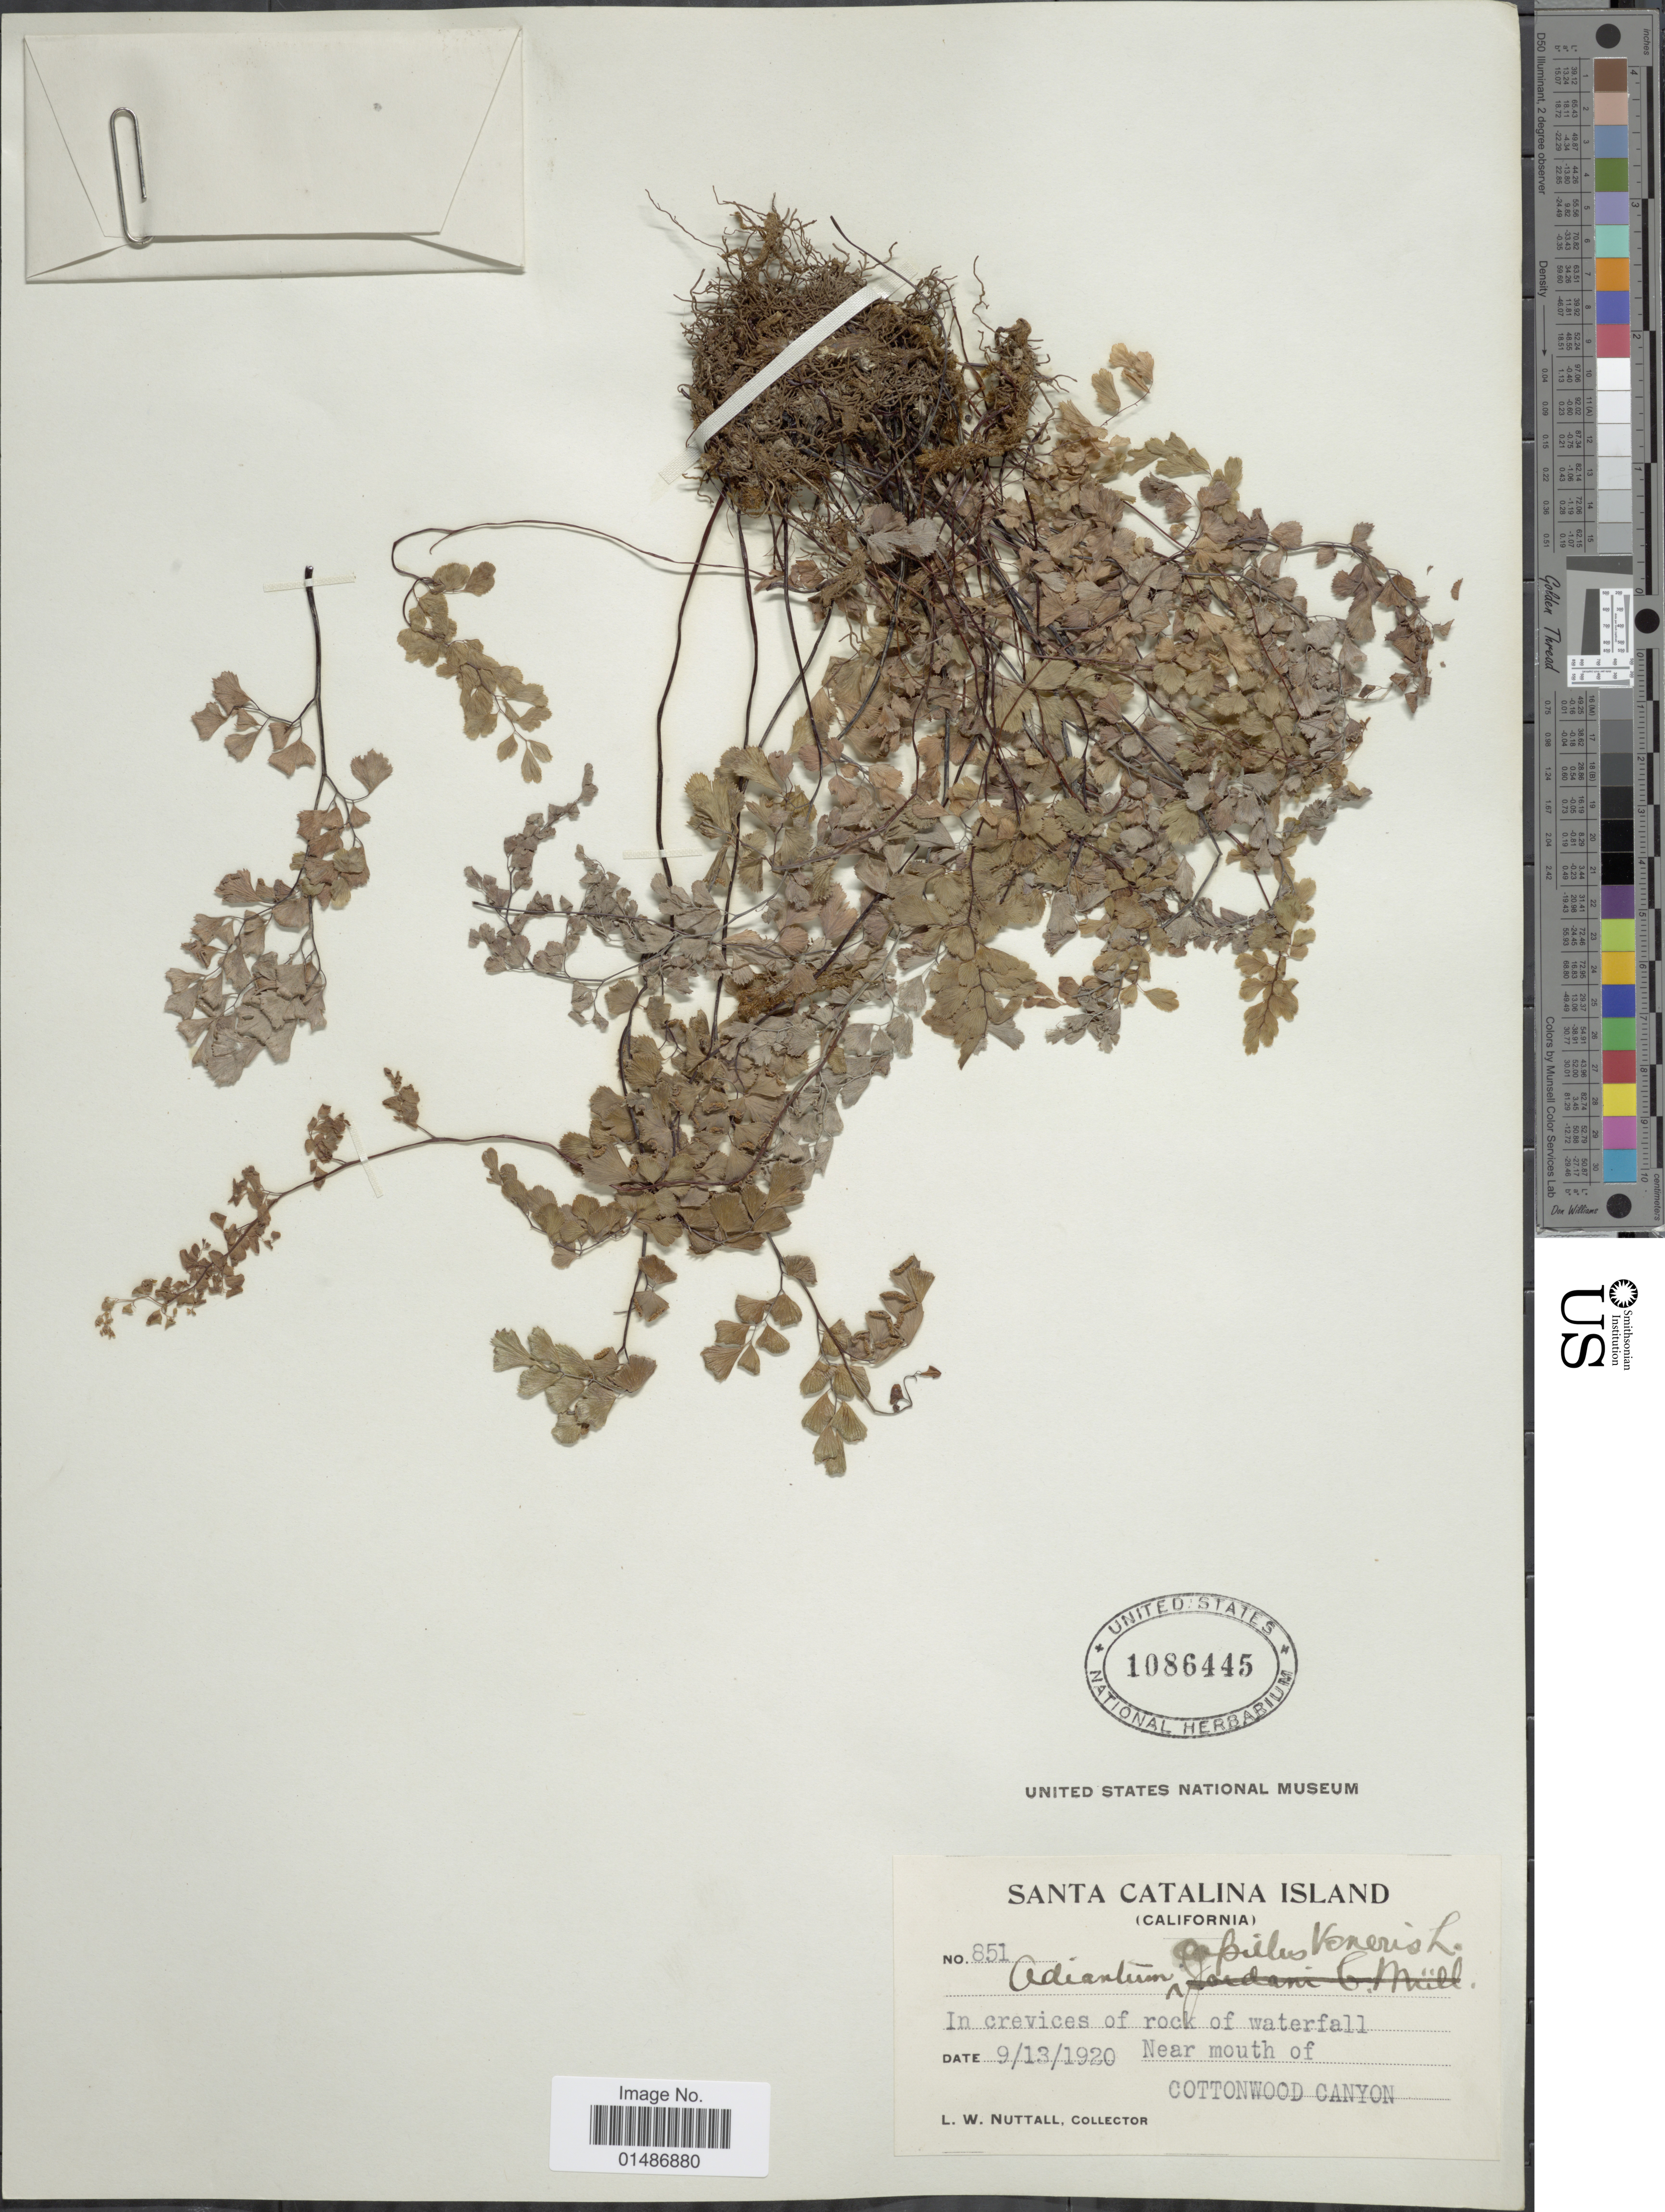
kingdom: Plantae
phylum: Tracheophyta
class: Polypodiopsida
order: Polypodiales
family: Pteridaceae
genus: Adiantum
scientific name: Adiantum capillus-veneris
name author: L.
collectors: L. W. Nuttall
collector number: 851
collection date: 1920-09-13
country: United States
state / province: California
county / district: Los Angeles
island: Santa Catalina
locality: Santa Catalina Island. In crevices of rock of waterfall. Near mouth of Cottonwood Canyon.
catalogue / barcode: US 1086445